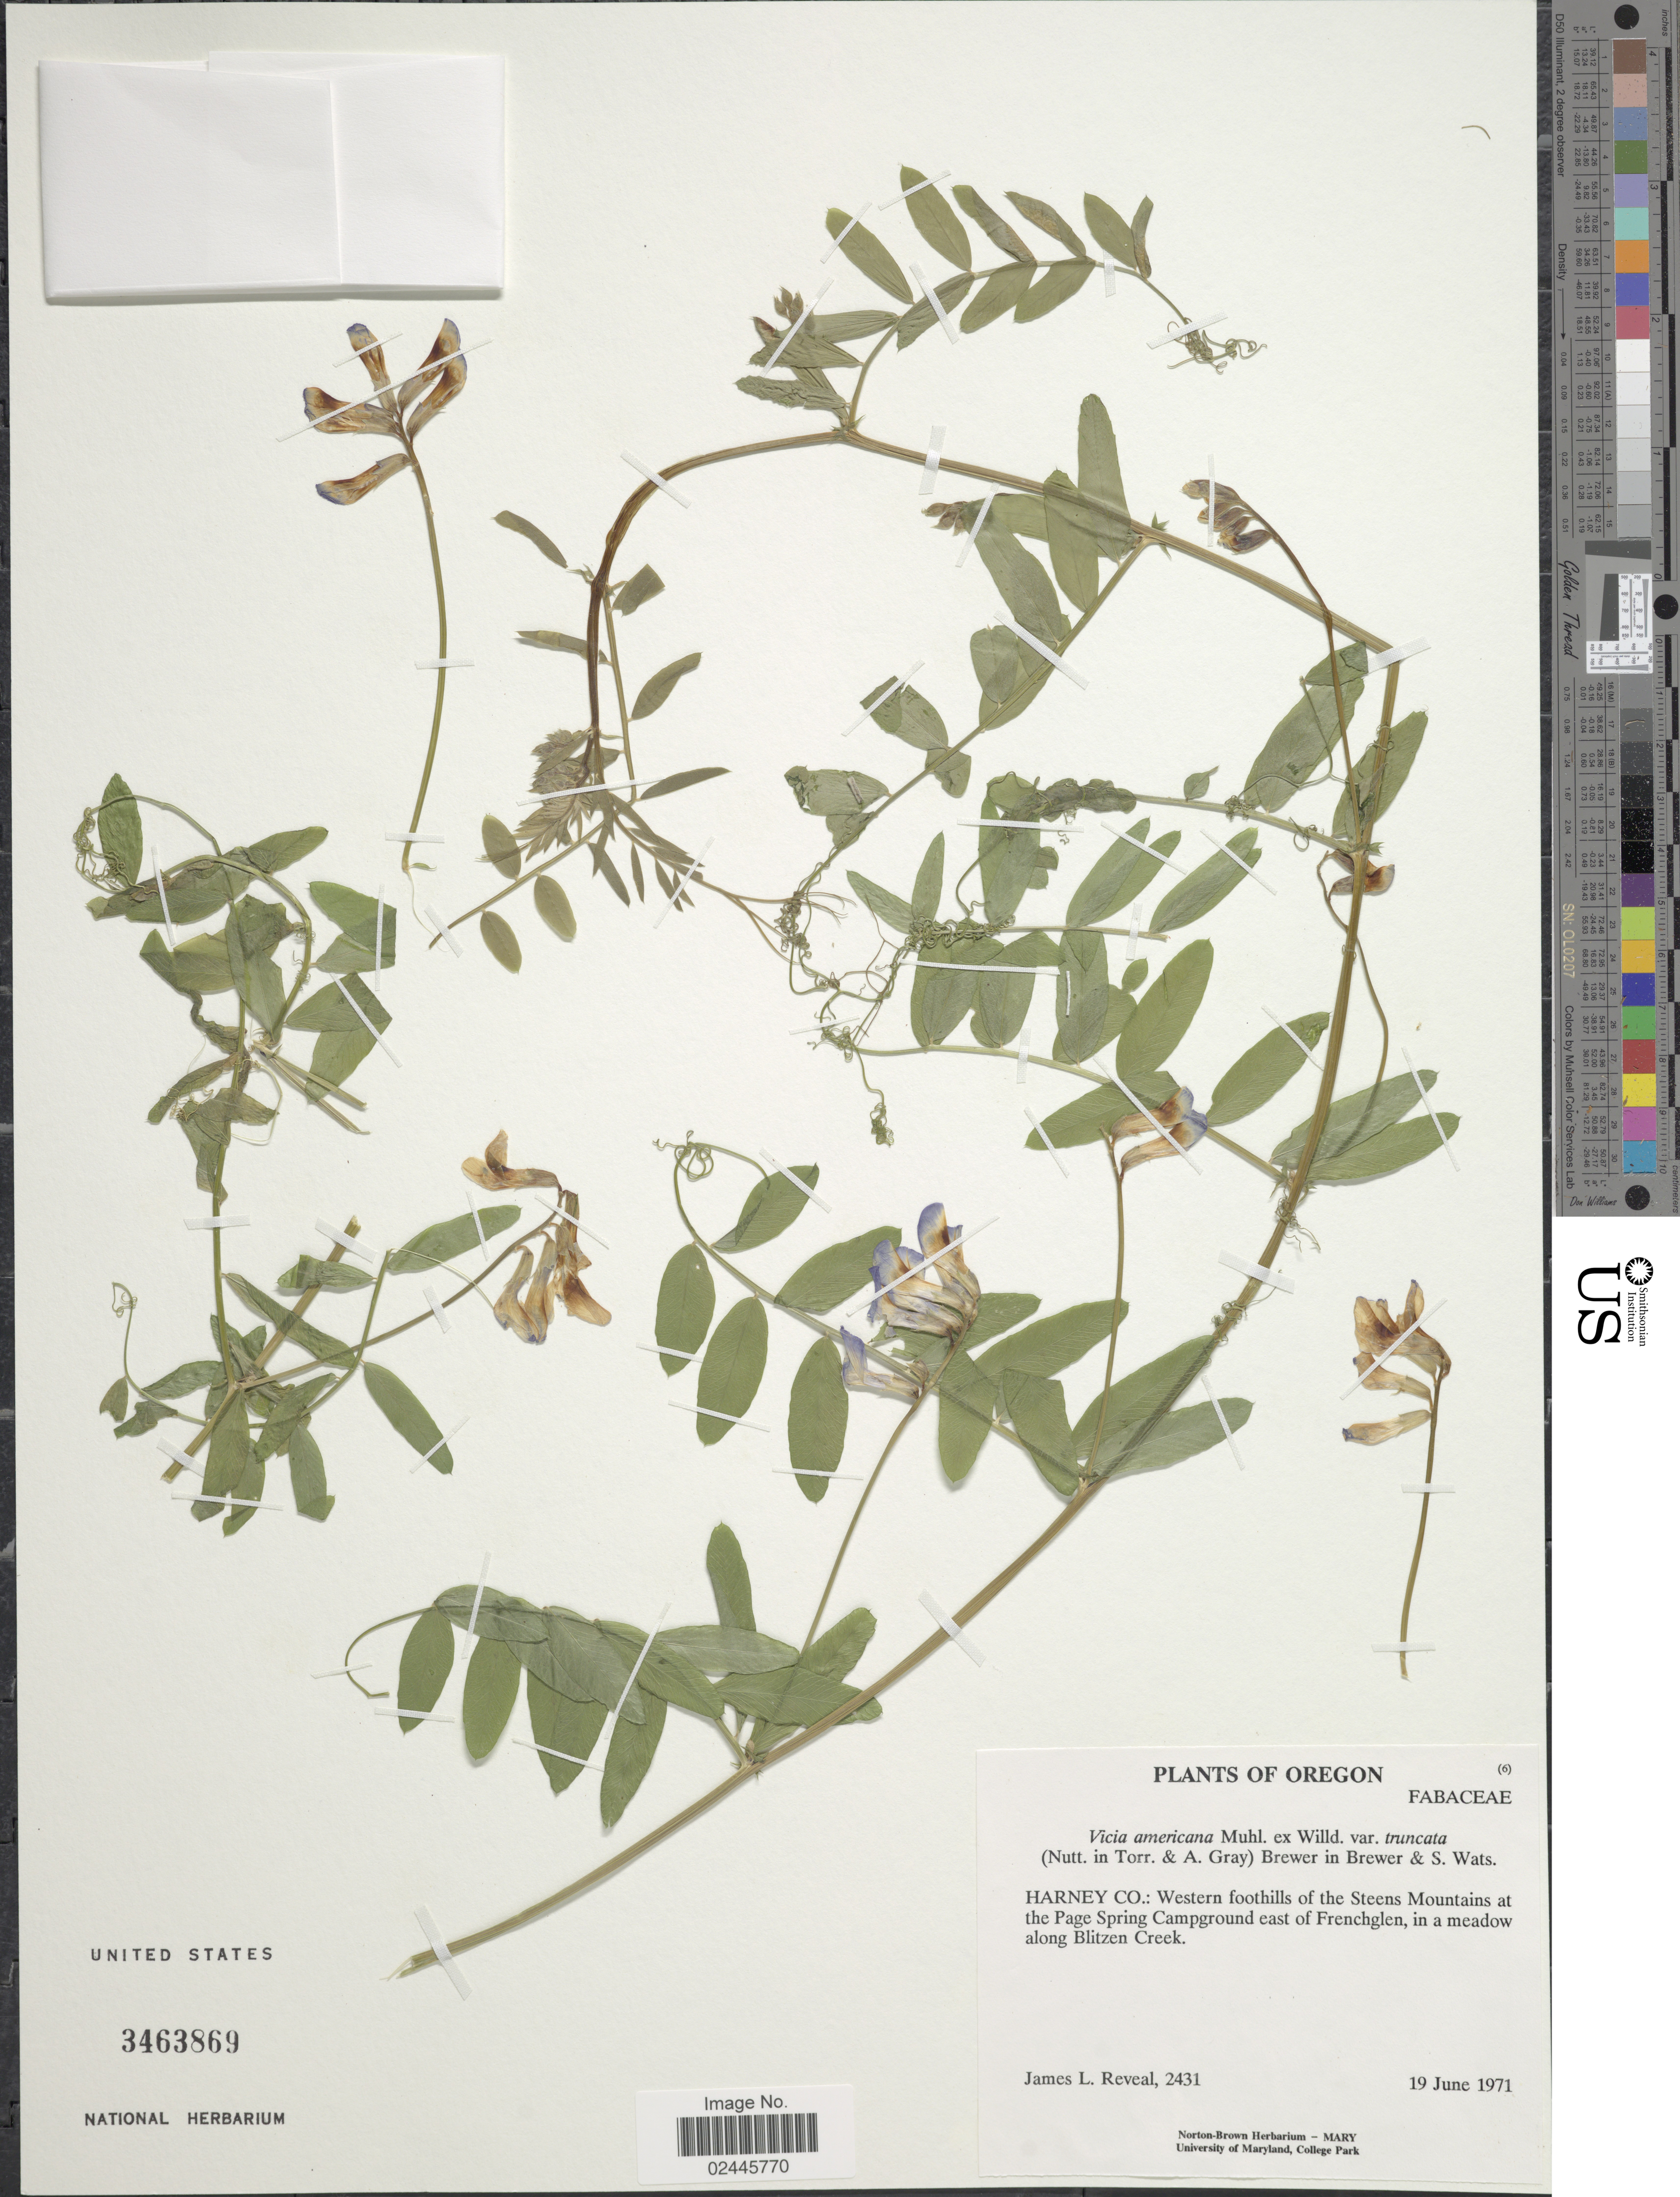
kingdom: Plantae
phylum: Tracheophyta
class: Magnoliopsida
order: Fabales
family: Fabaceae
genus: Vicia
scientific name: Vicia americana var. truncata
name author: (Nutt.) W.H. Brewer ex S. Watson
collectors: J. L. Reveal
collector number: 2431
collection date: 1971-06-19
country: United States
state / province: Oregon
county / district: Harney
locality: Harney Co.: Western foothills of the Steens Mountains at the Page Spring Campground east of Frenchglen, in a meadow along Blitzen Creek.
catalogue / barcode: US 3463869